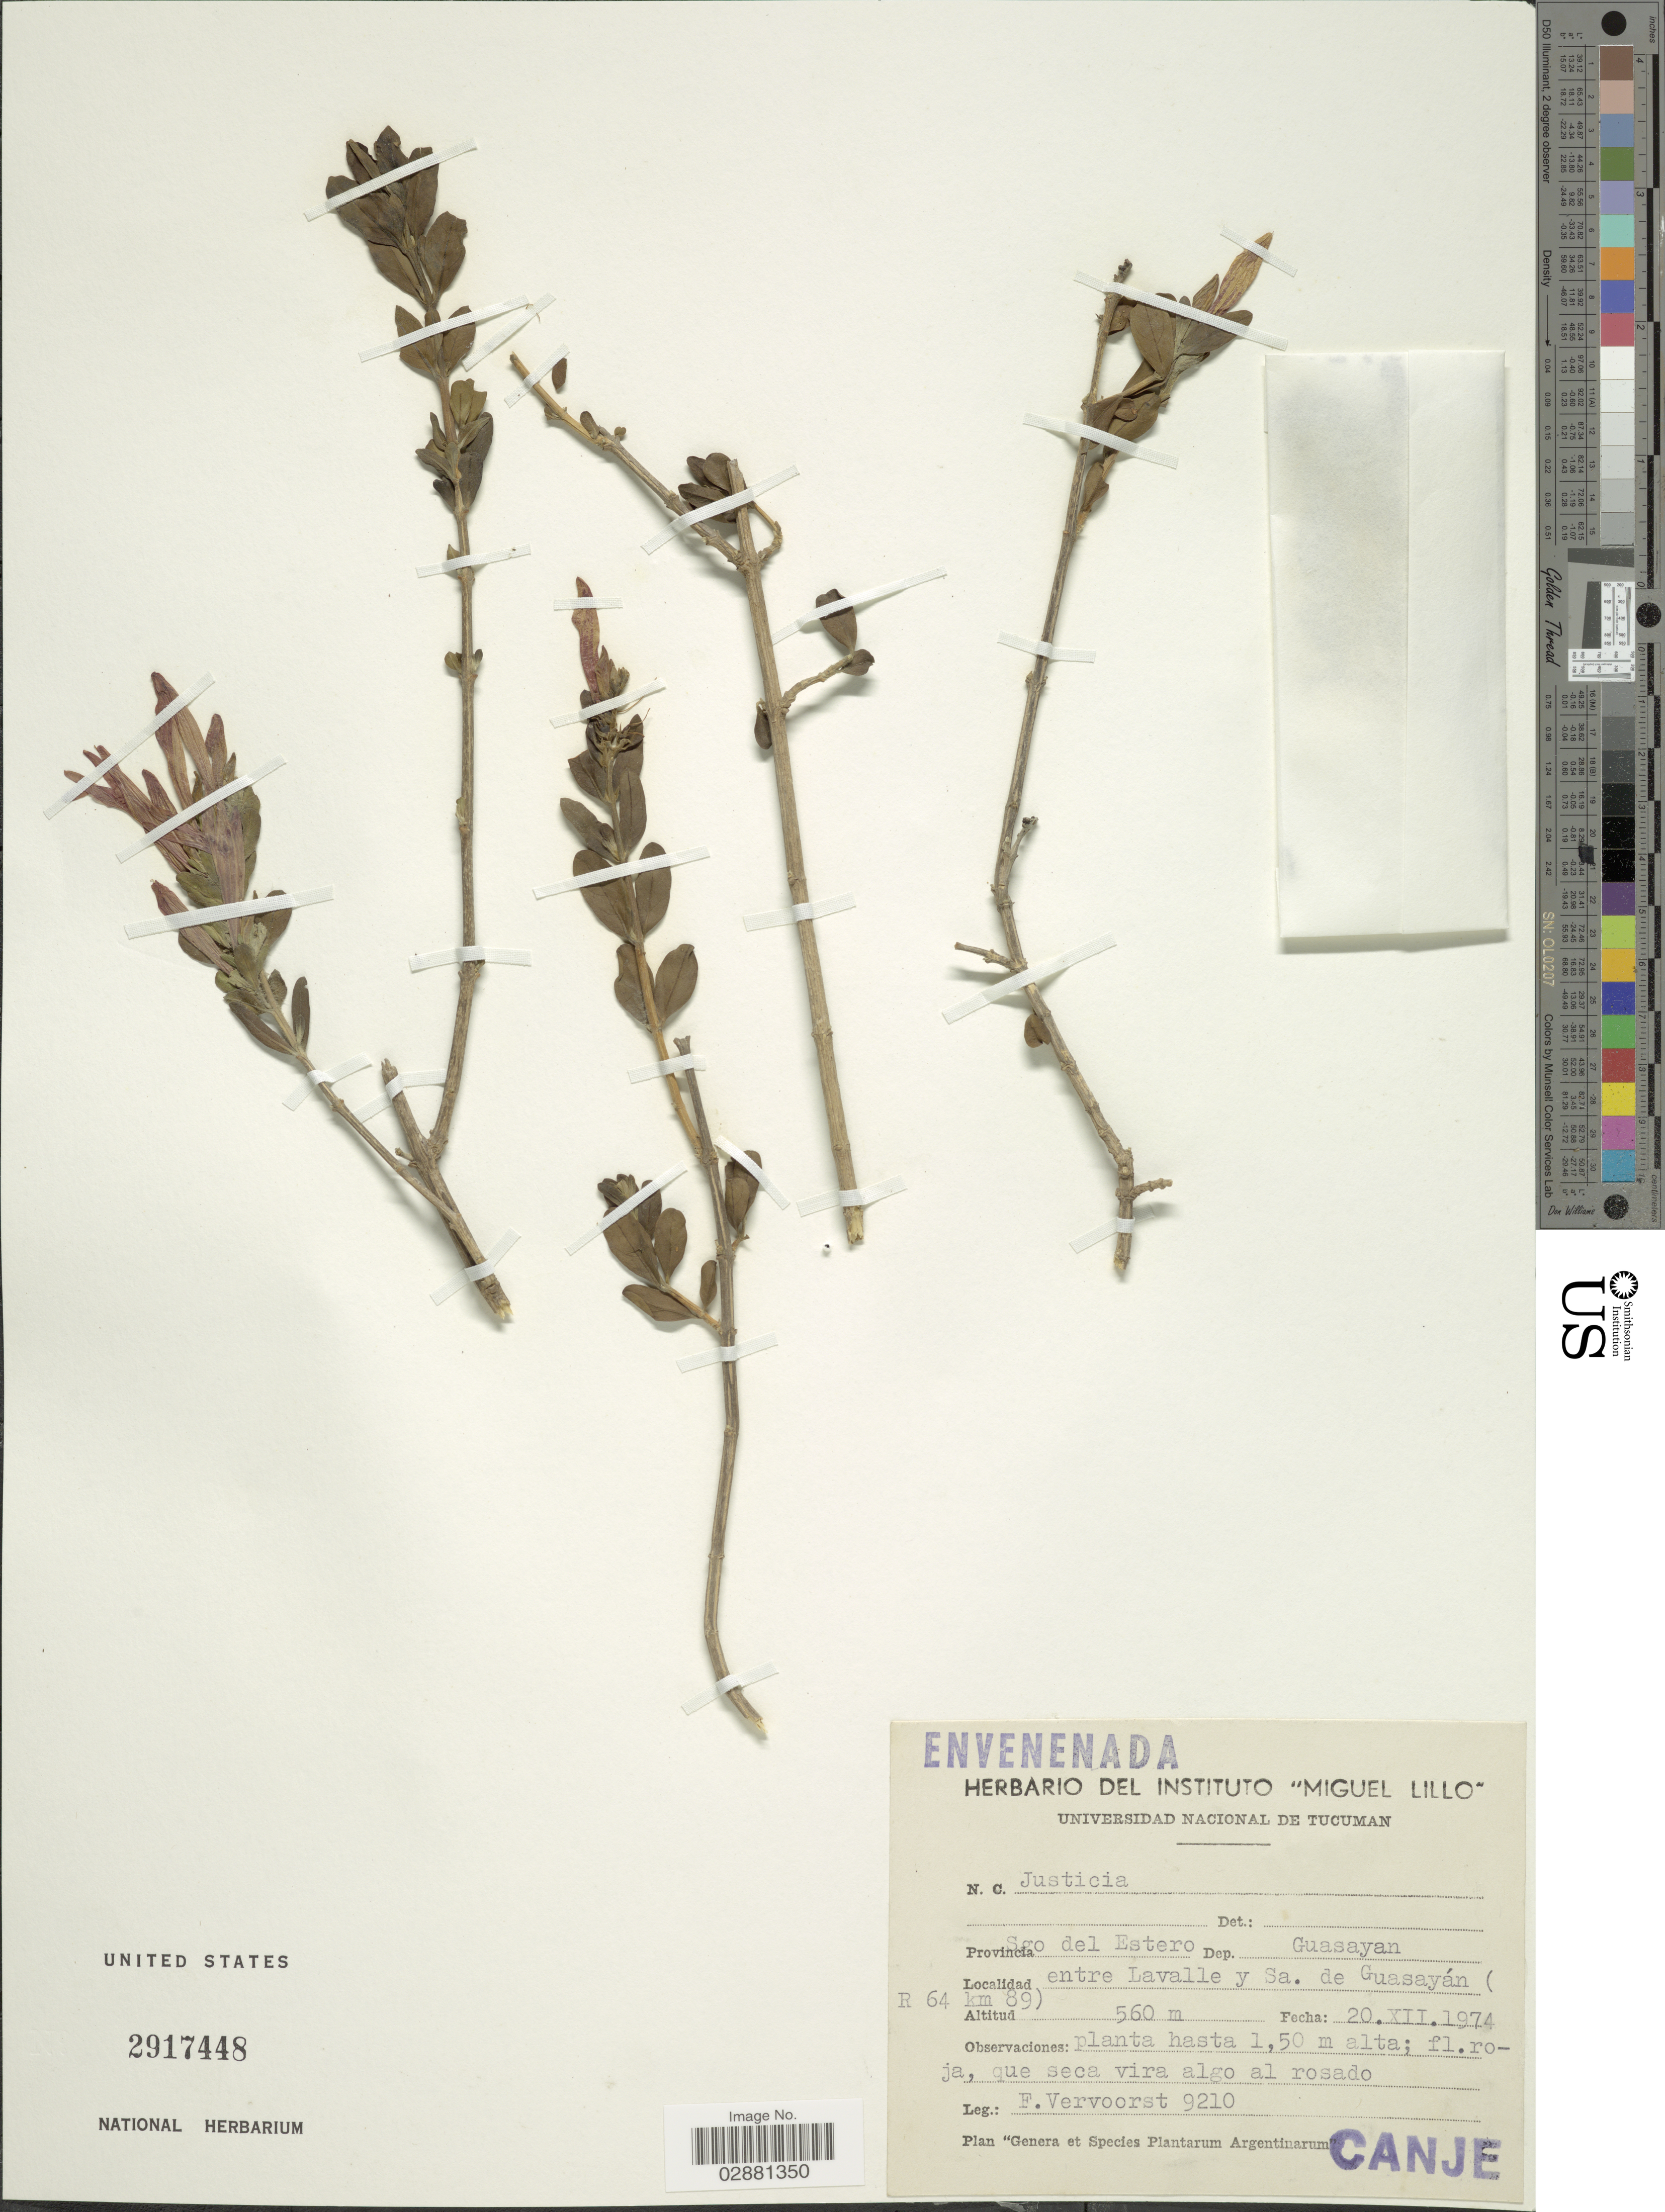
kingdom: Plantae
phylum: Tracheophyta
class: Magnoliopsida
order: Lamiales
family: Acanthaceae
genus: Justicia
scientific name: Justicia xylosteoides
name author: Griseb.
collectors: F. Vervoorst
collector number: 9210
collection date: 1974-12-20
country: Argentina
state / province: Santiago del Estero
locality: Provincia Sgo del Estero, Dep. Guasayan, entre Lavalle y Sa. de Guasayán (R 64 km 89).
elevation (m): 560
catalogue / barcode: US 2917448